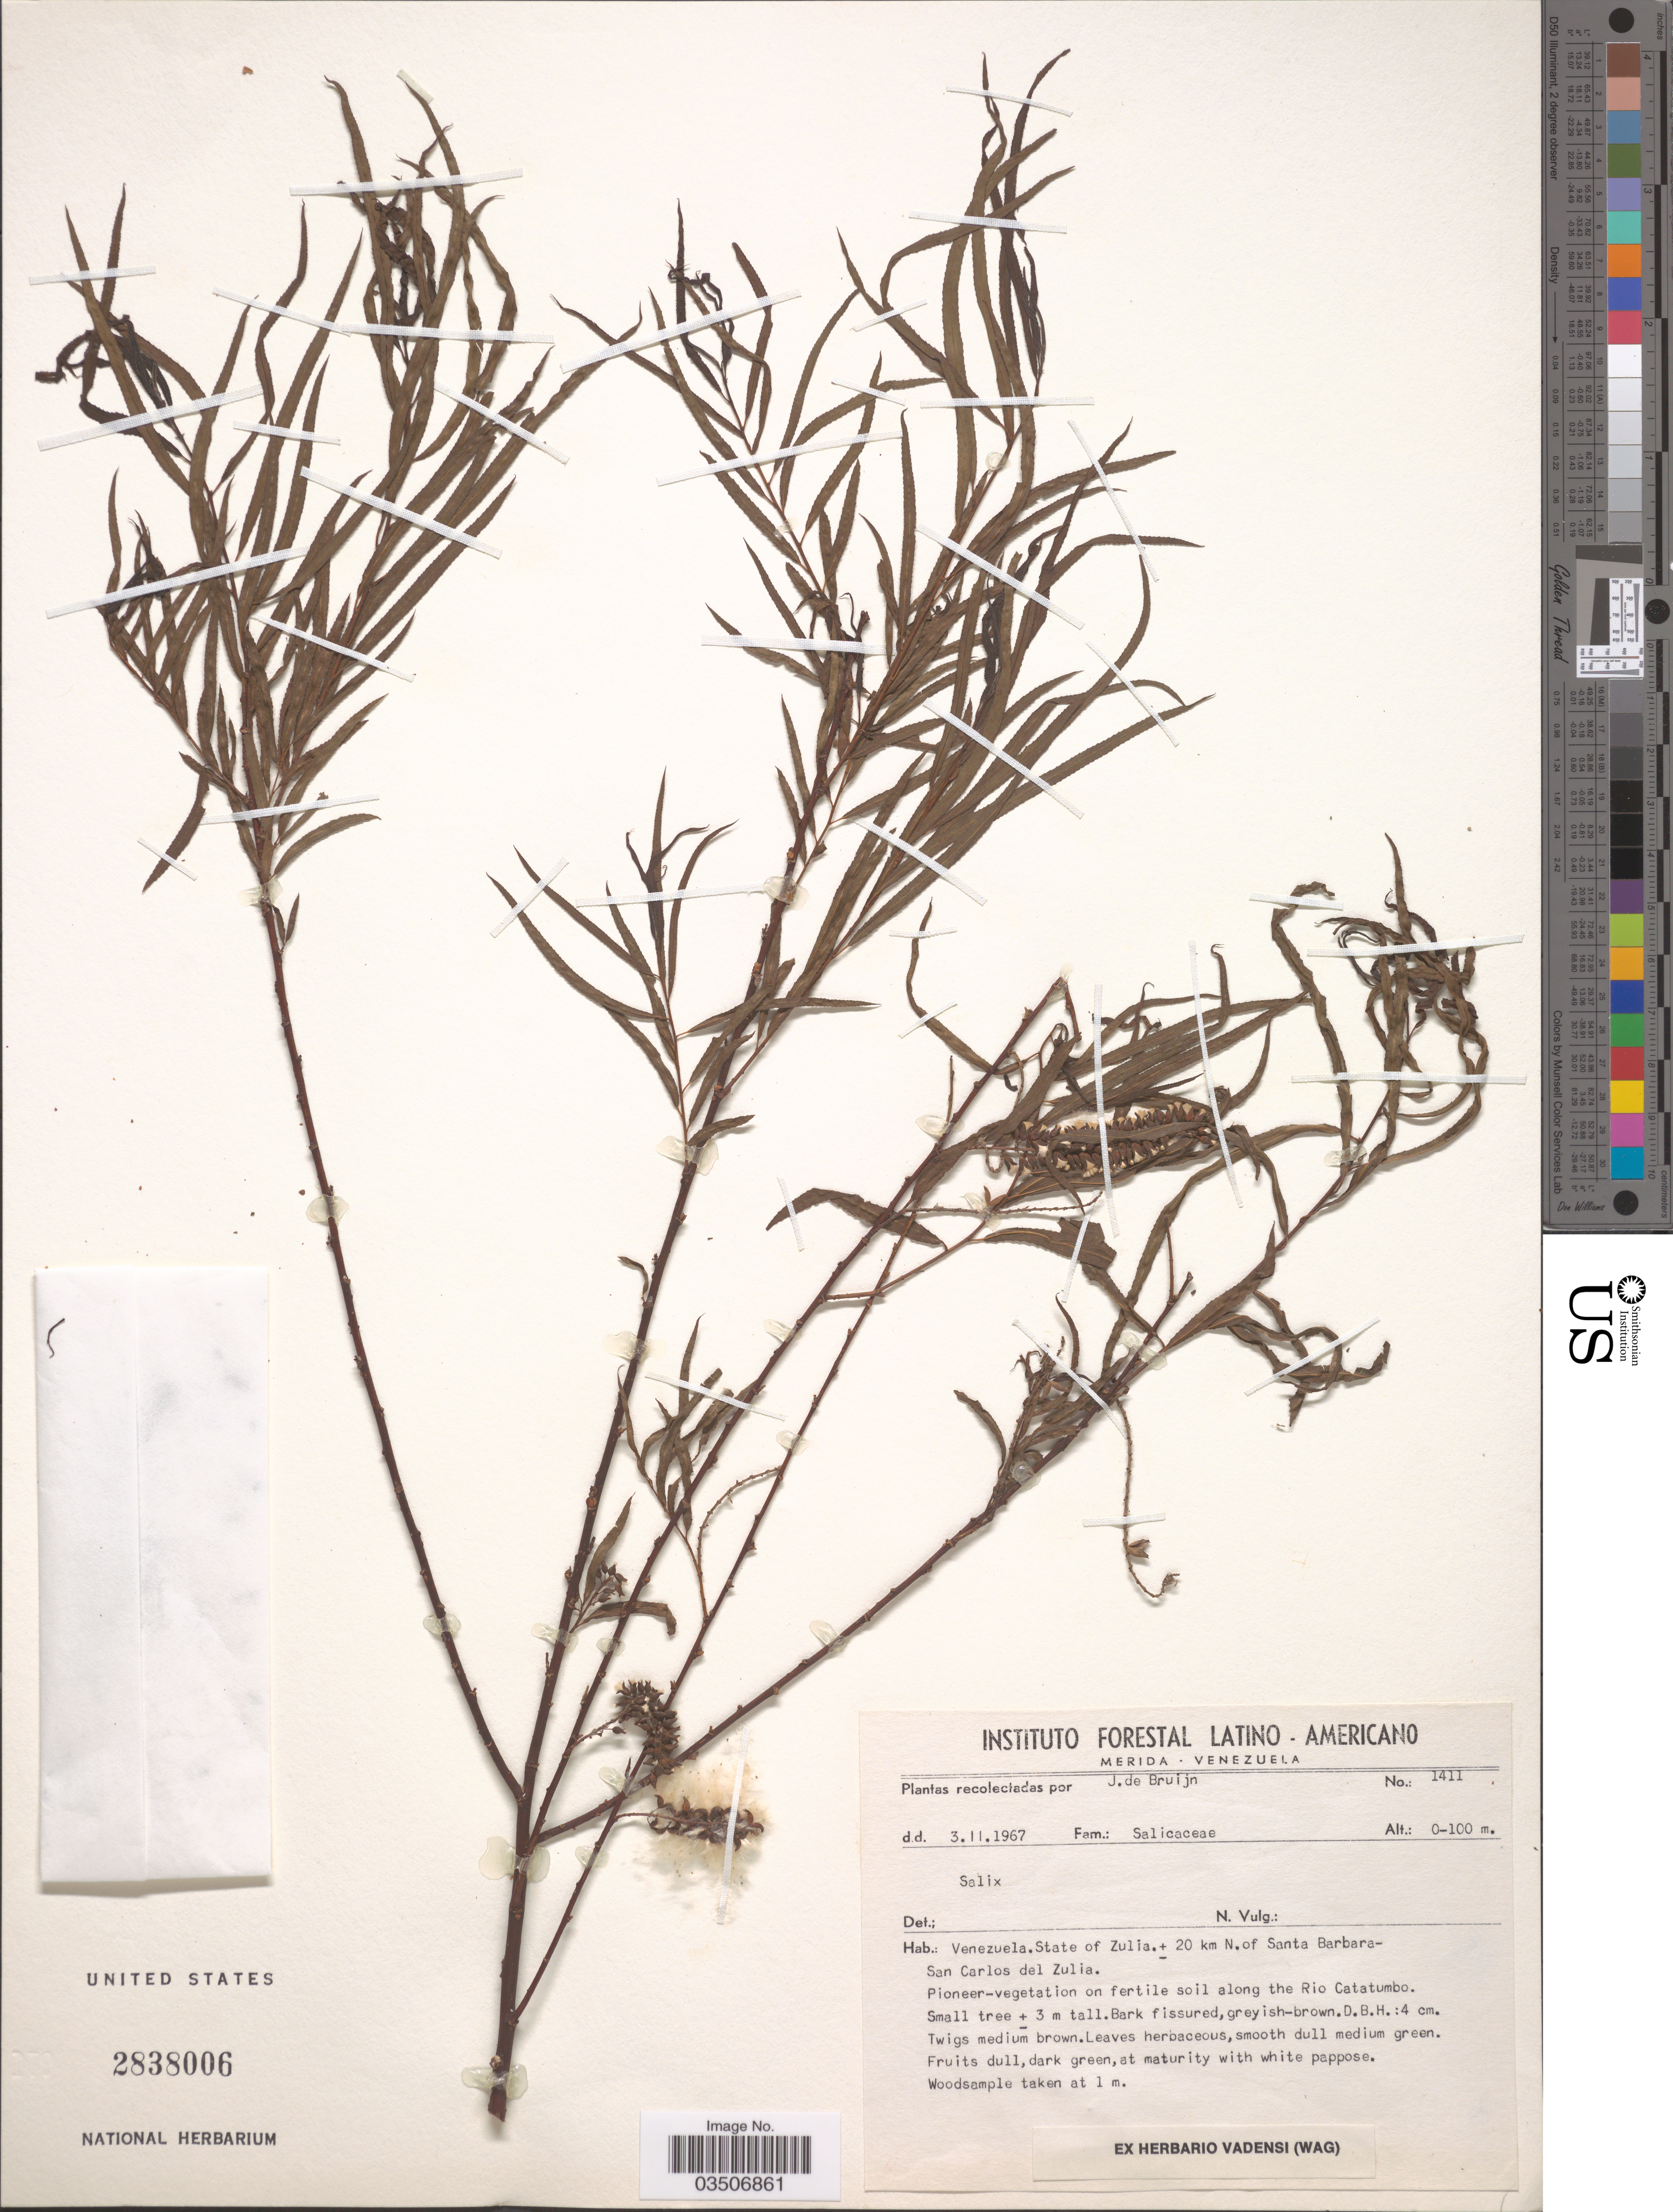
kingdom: Plantae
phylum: Tracheophyta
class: Magnoliopsida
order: Malpighiales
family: Salicaceae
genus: Salix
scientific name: Salix cordata x S. sericea Marshall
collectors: J. Bruijn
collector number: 1411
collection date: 1967-11-03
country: Venezuela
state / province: Zulia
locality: ± 20 km N. of Santa Barbara-San Carlos del Zulia. Along the Rio Catatumbo. [unsure placement]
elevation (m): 0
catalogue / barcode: US 2838006